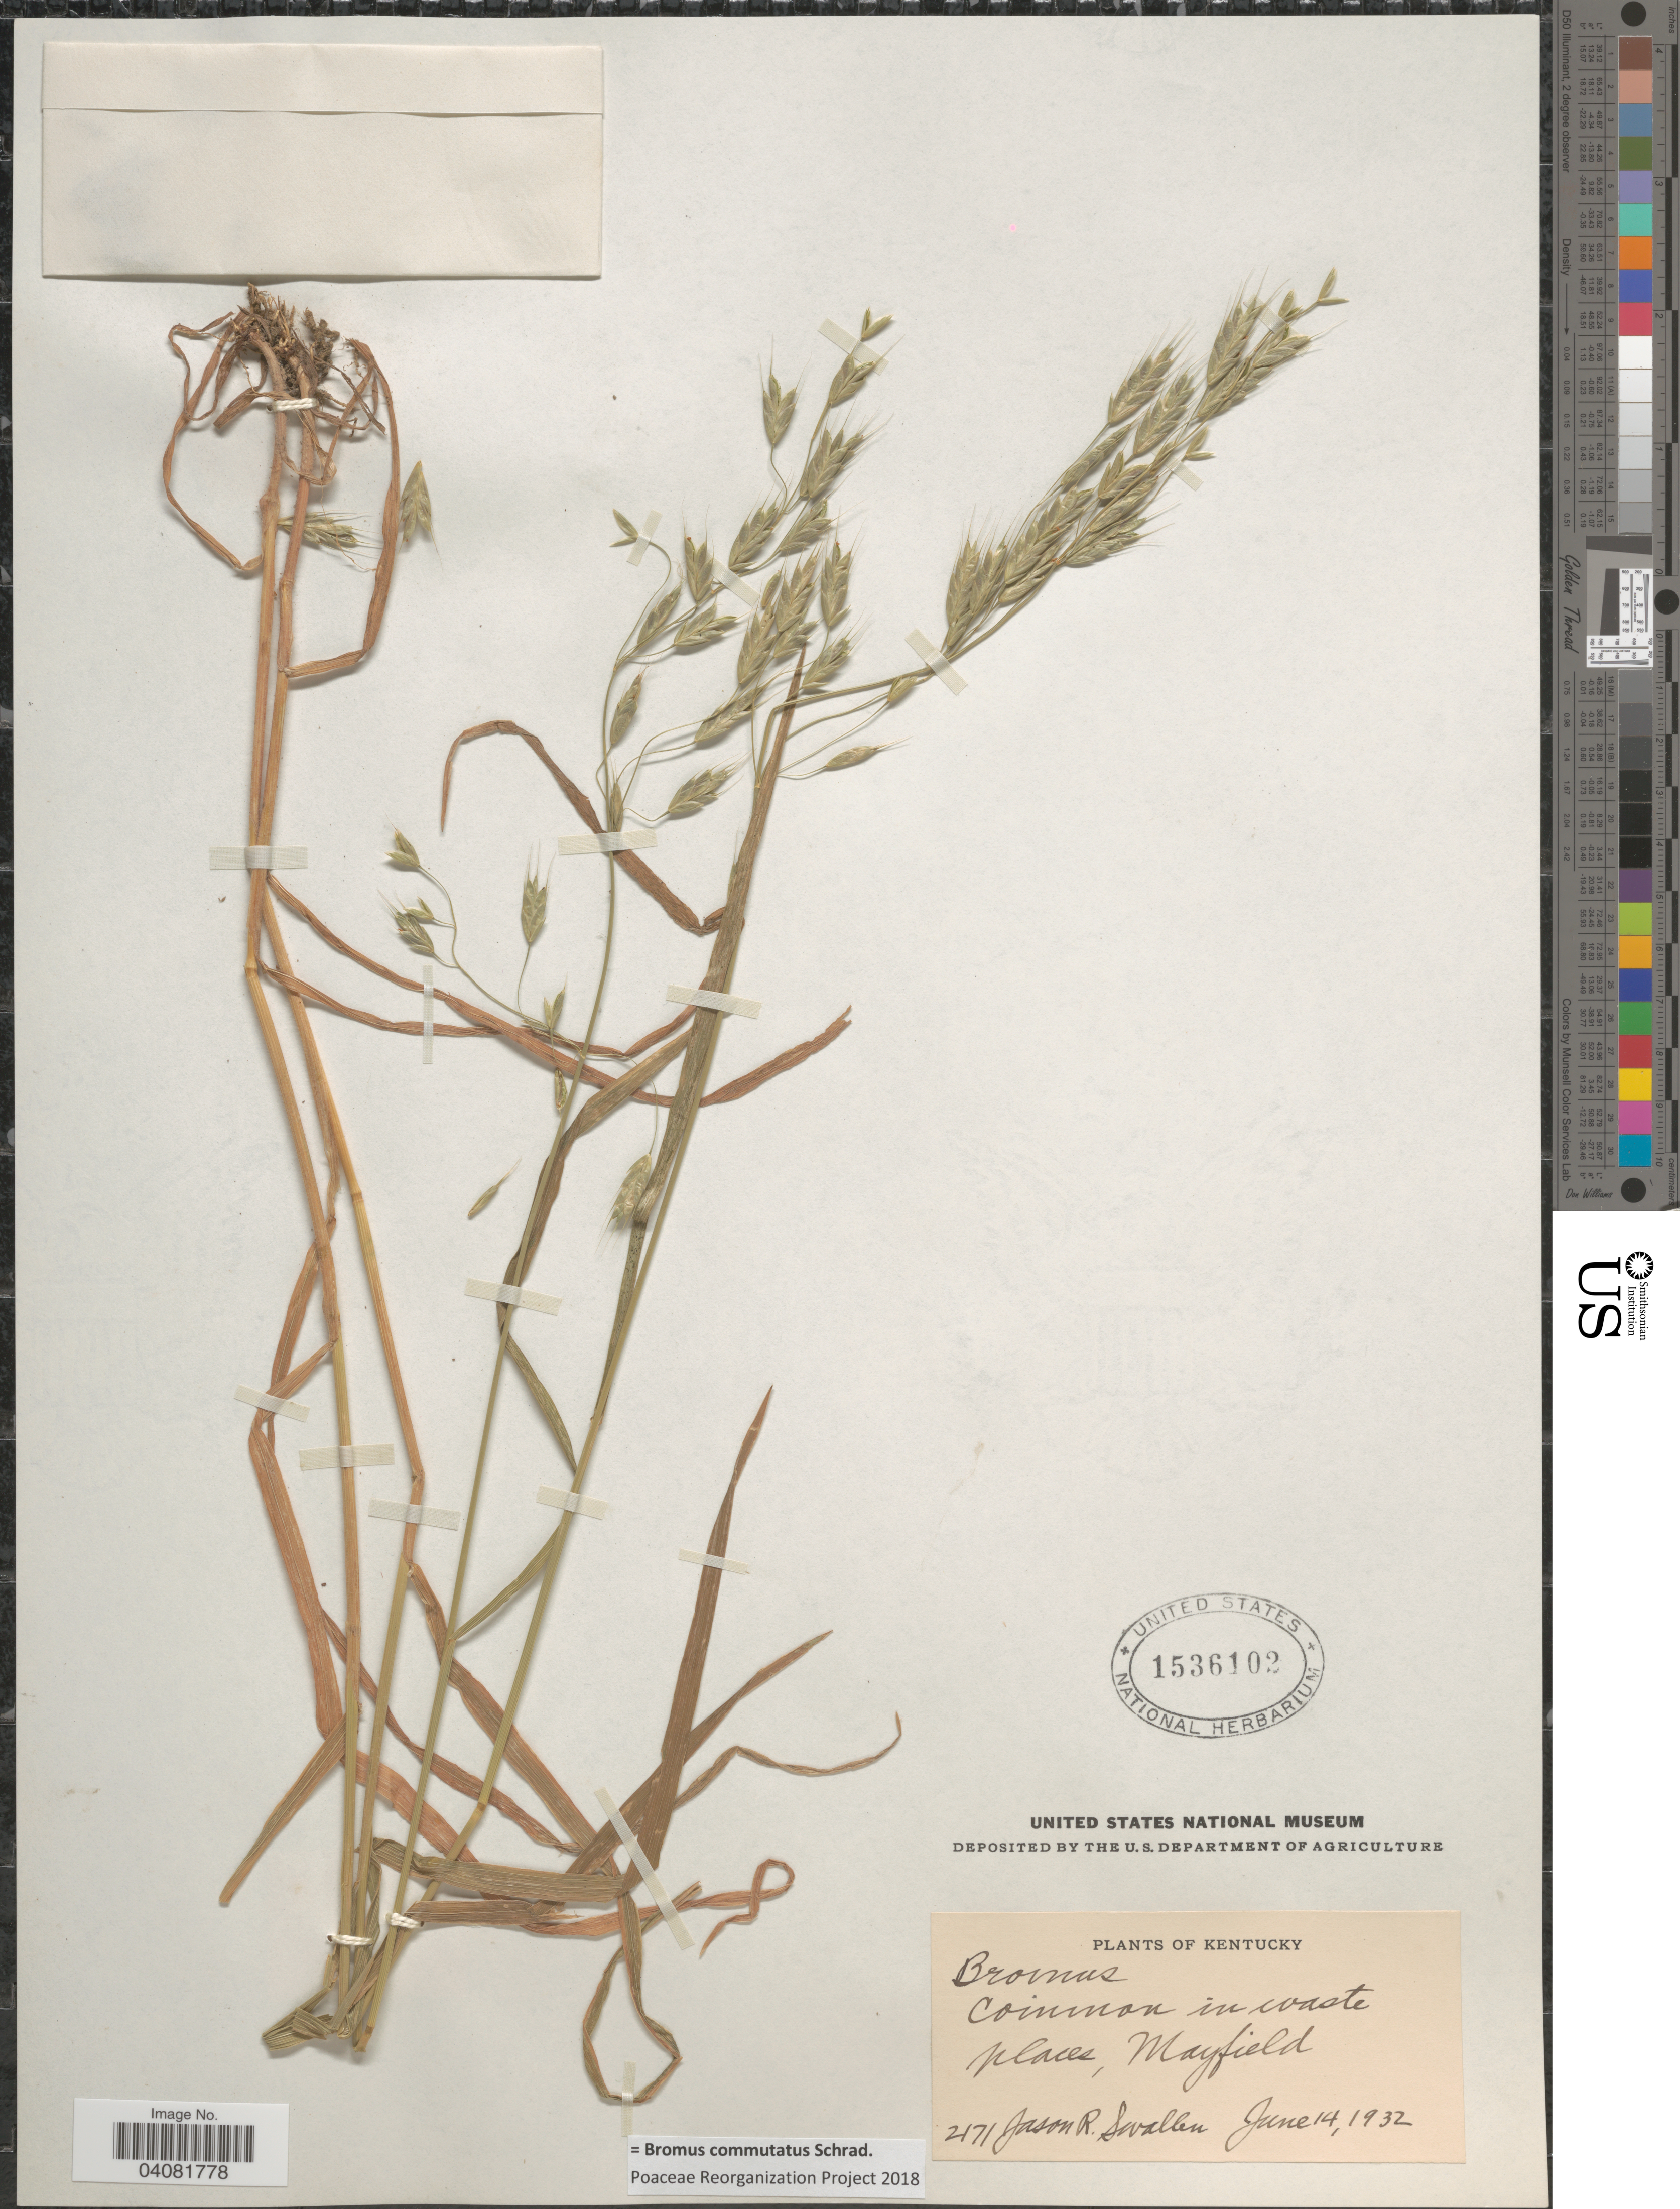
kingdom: Plantae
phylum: Tracheophyta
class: Liliopsida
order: Poales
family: Poaceae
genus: Bromus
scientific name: Bromus commutatus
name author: Schrad.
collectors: J. R. Swallen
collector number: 2171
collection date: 1932-06-14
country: United States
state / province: Kentucky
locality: Common in coaste place, Mayfield.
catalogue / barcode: US 1536102